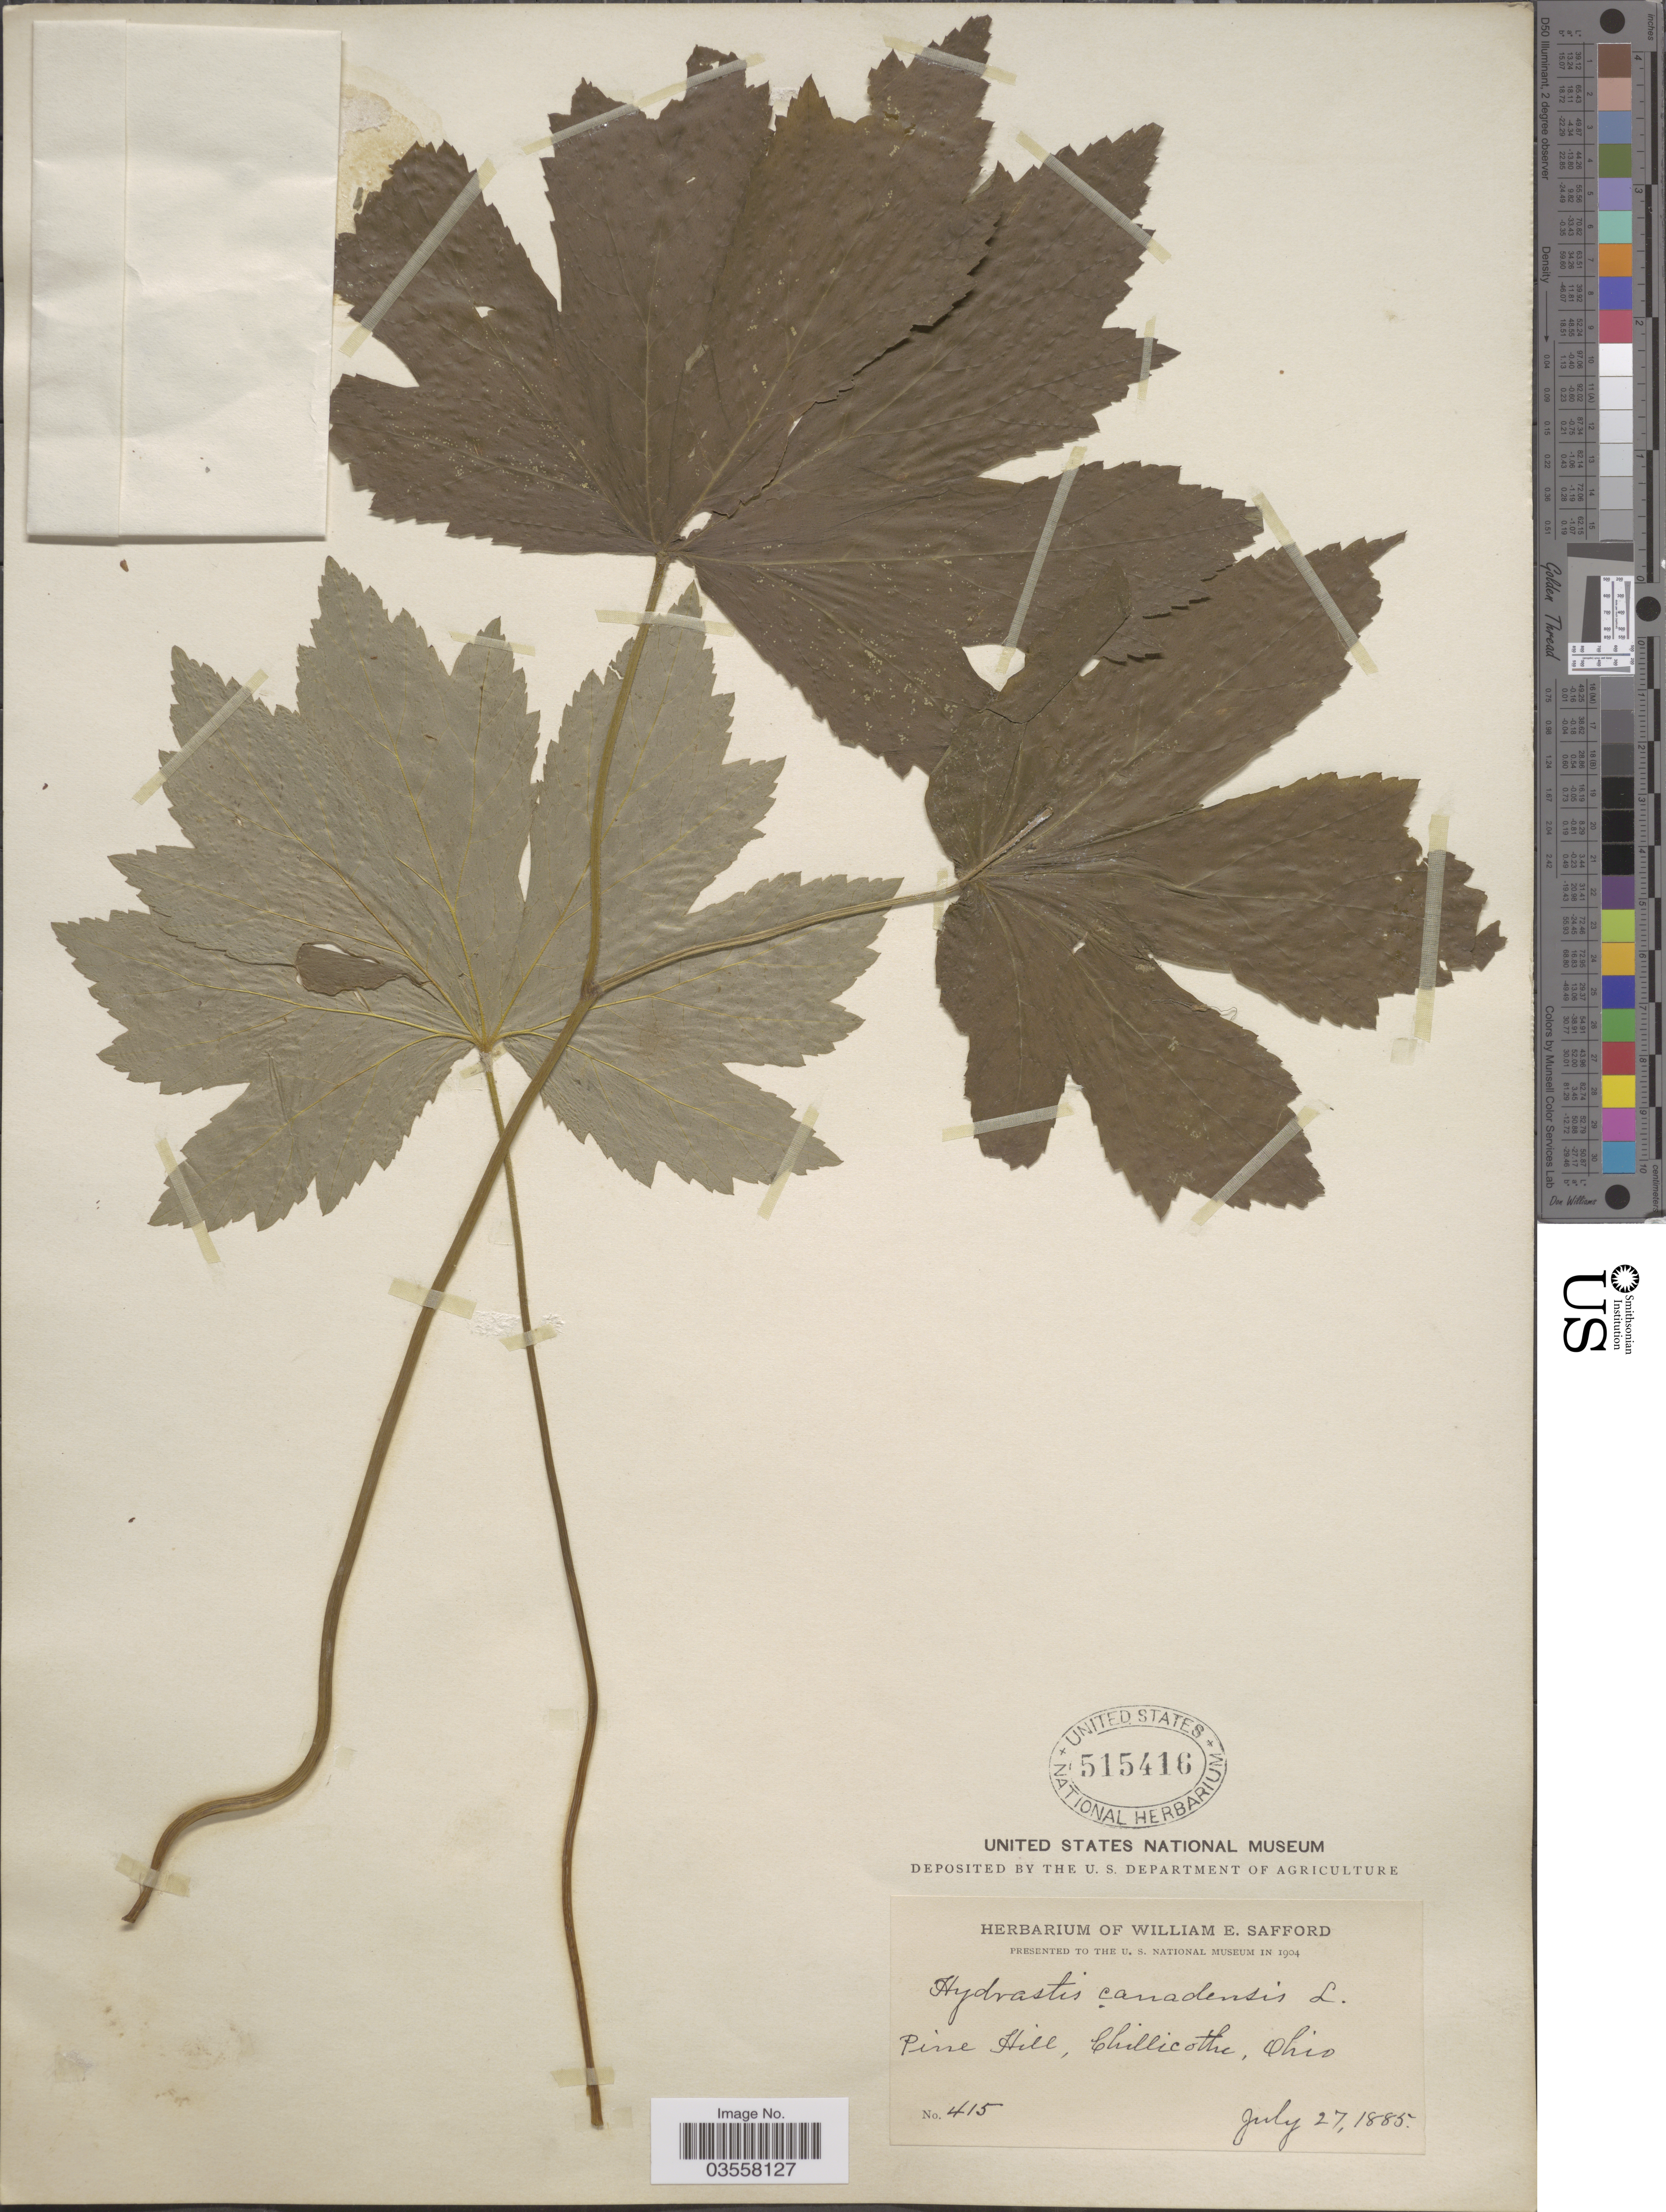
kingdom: Plantae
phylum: Tracheophyta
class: Magnoliopsida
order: Ranunculales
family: Ranunculaceae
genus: Hydrastis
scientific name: Hydrastis canadensis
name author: L.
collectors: ex herb. W. E. Safford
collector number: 415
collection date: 1885-07-27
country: United States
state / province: Ohio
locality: Pine Hill, Chillicothe.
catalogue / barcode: US 515416